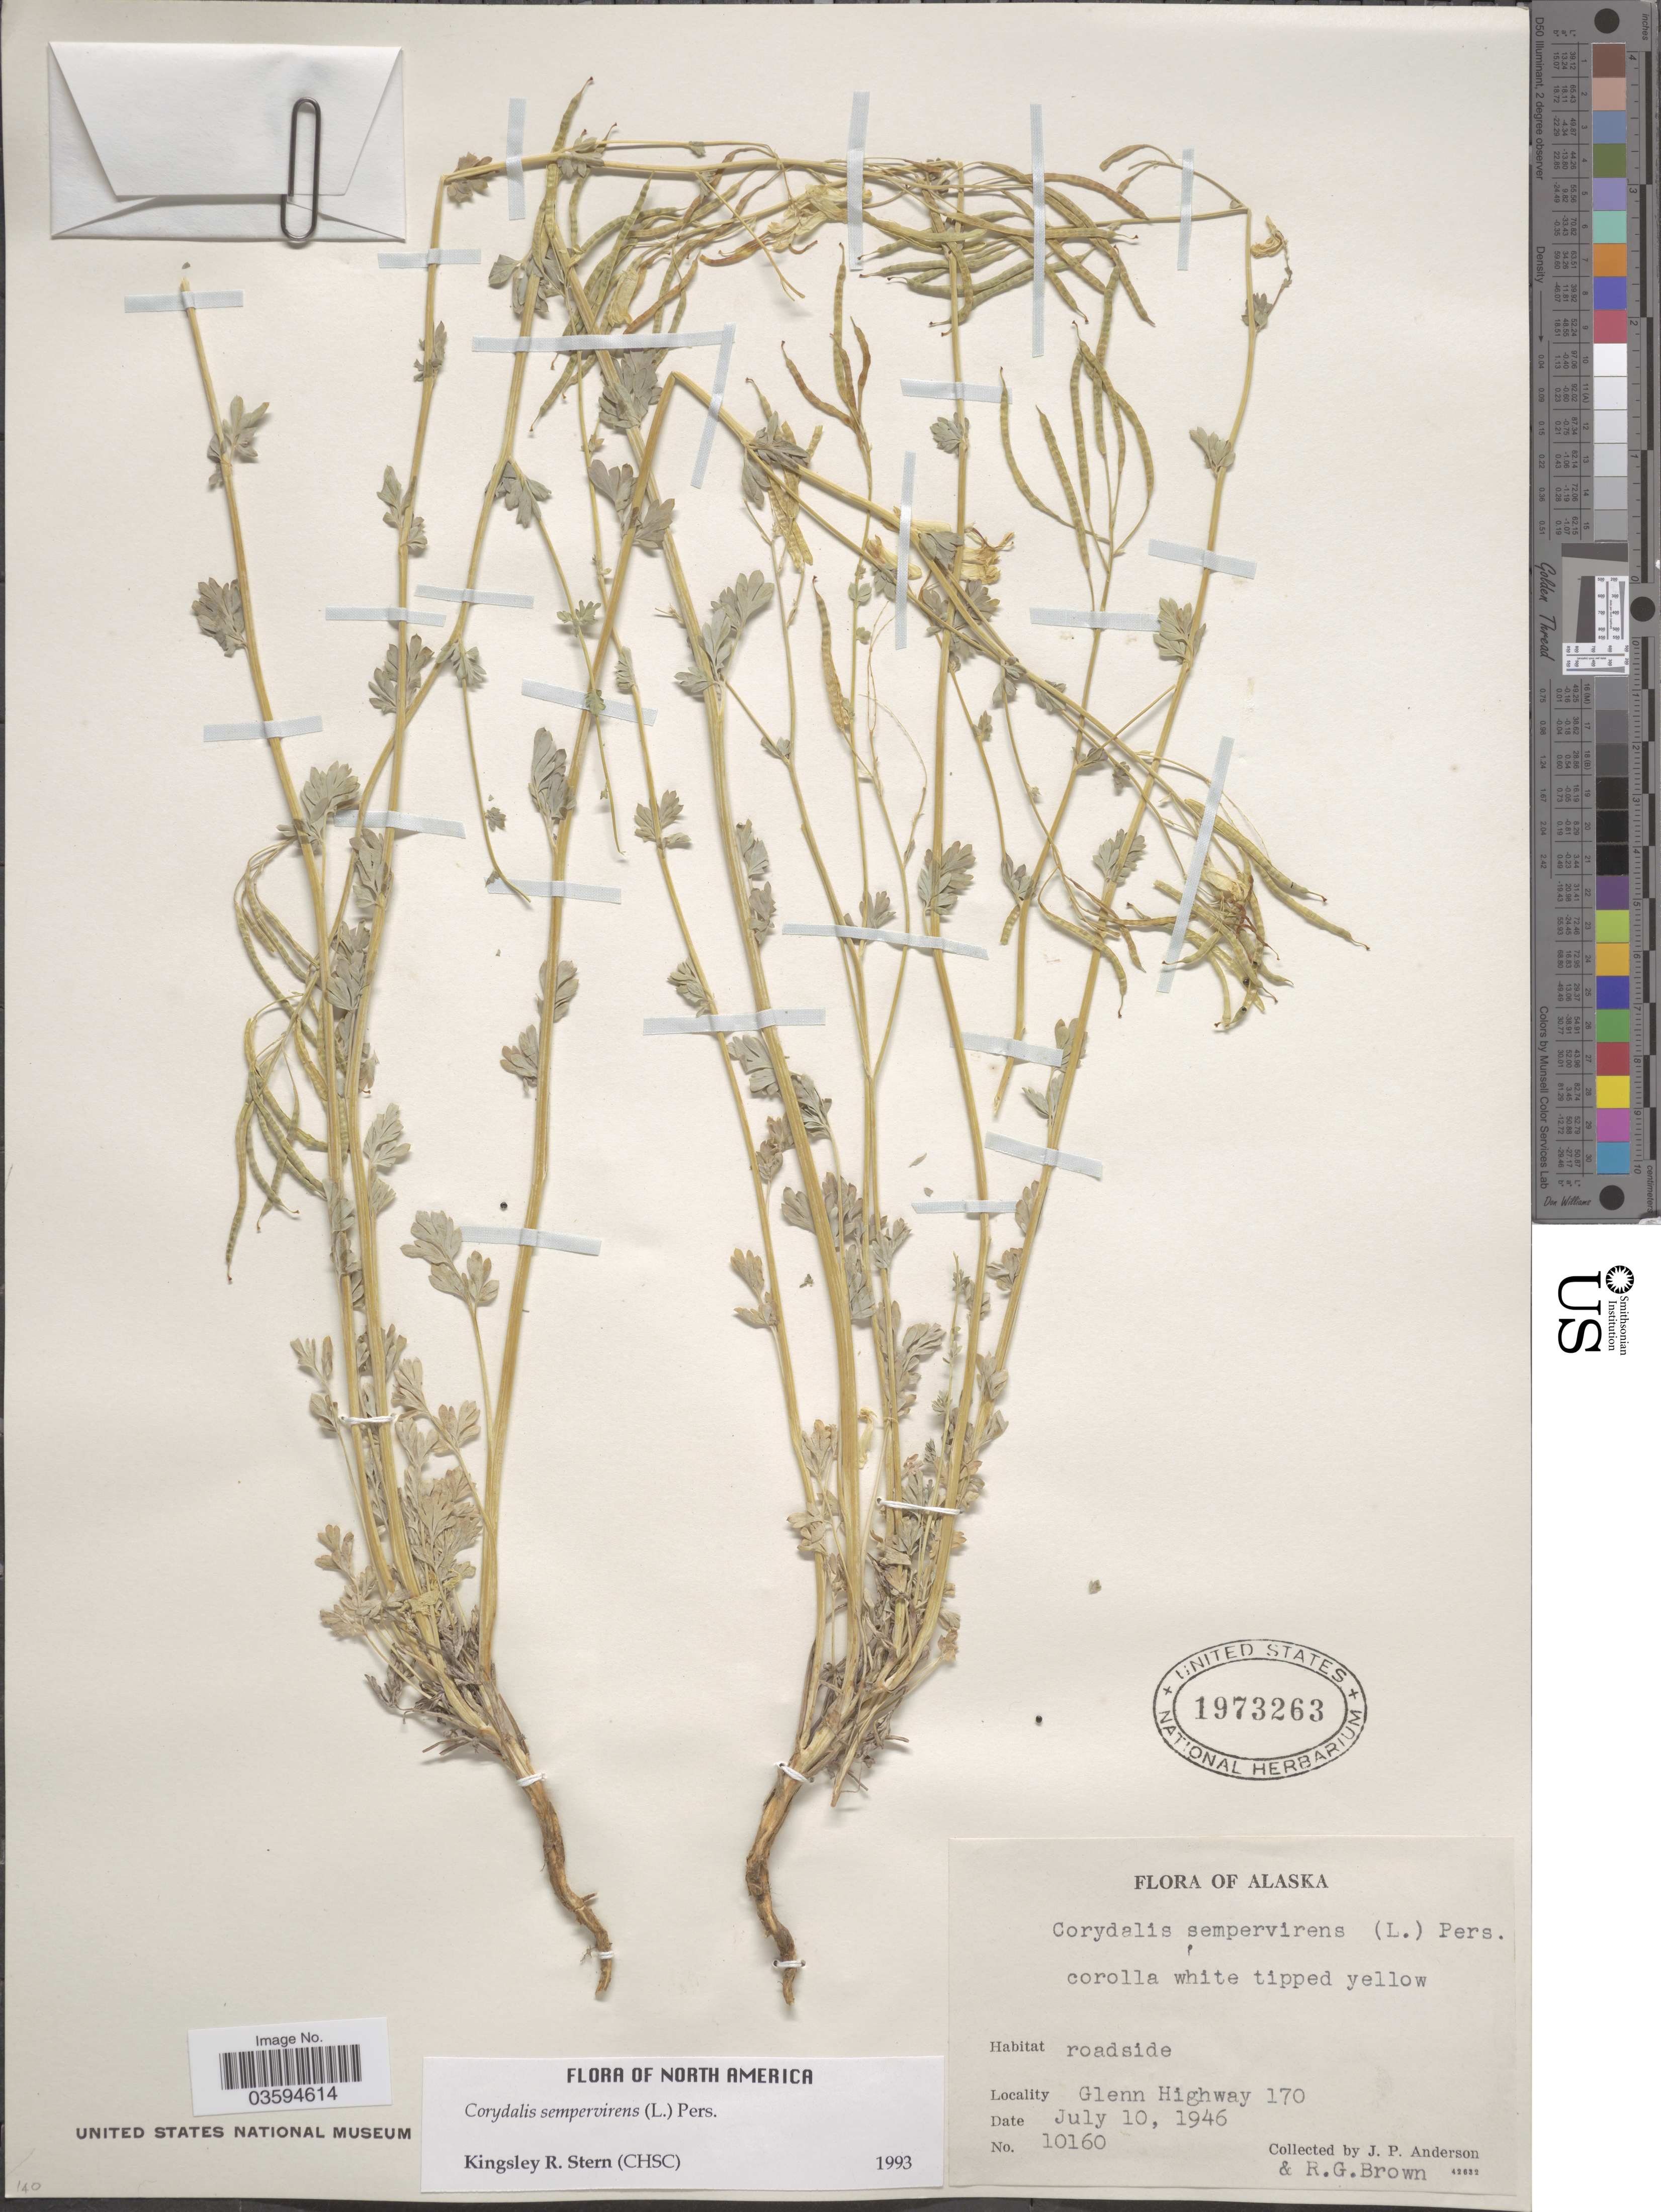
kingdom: Plantae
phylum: Tracheophyta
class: Magnoliopsida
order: Ranunculales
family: Papaveraceae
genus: Capnoides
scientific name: Capnoides sempervirens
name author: (L.) Borkh.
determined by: Strong, M. T., (US), Smithsonian Institution - National Museum of Natural History (UNITED STATES)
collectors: J. P. Anderson & R. G. Brown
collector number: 10160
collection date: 1946-07-10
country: United States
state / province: Alaska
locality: Roadside. Glenn Highway 170.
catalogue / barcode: US 1973263